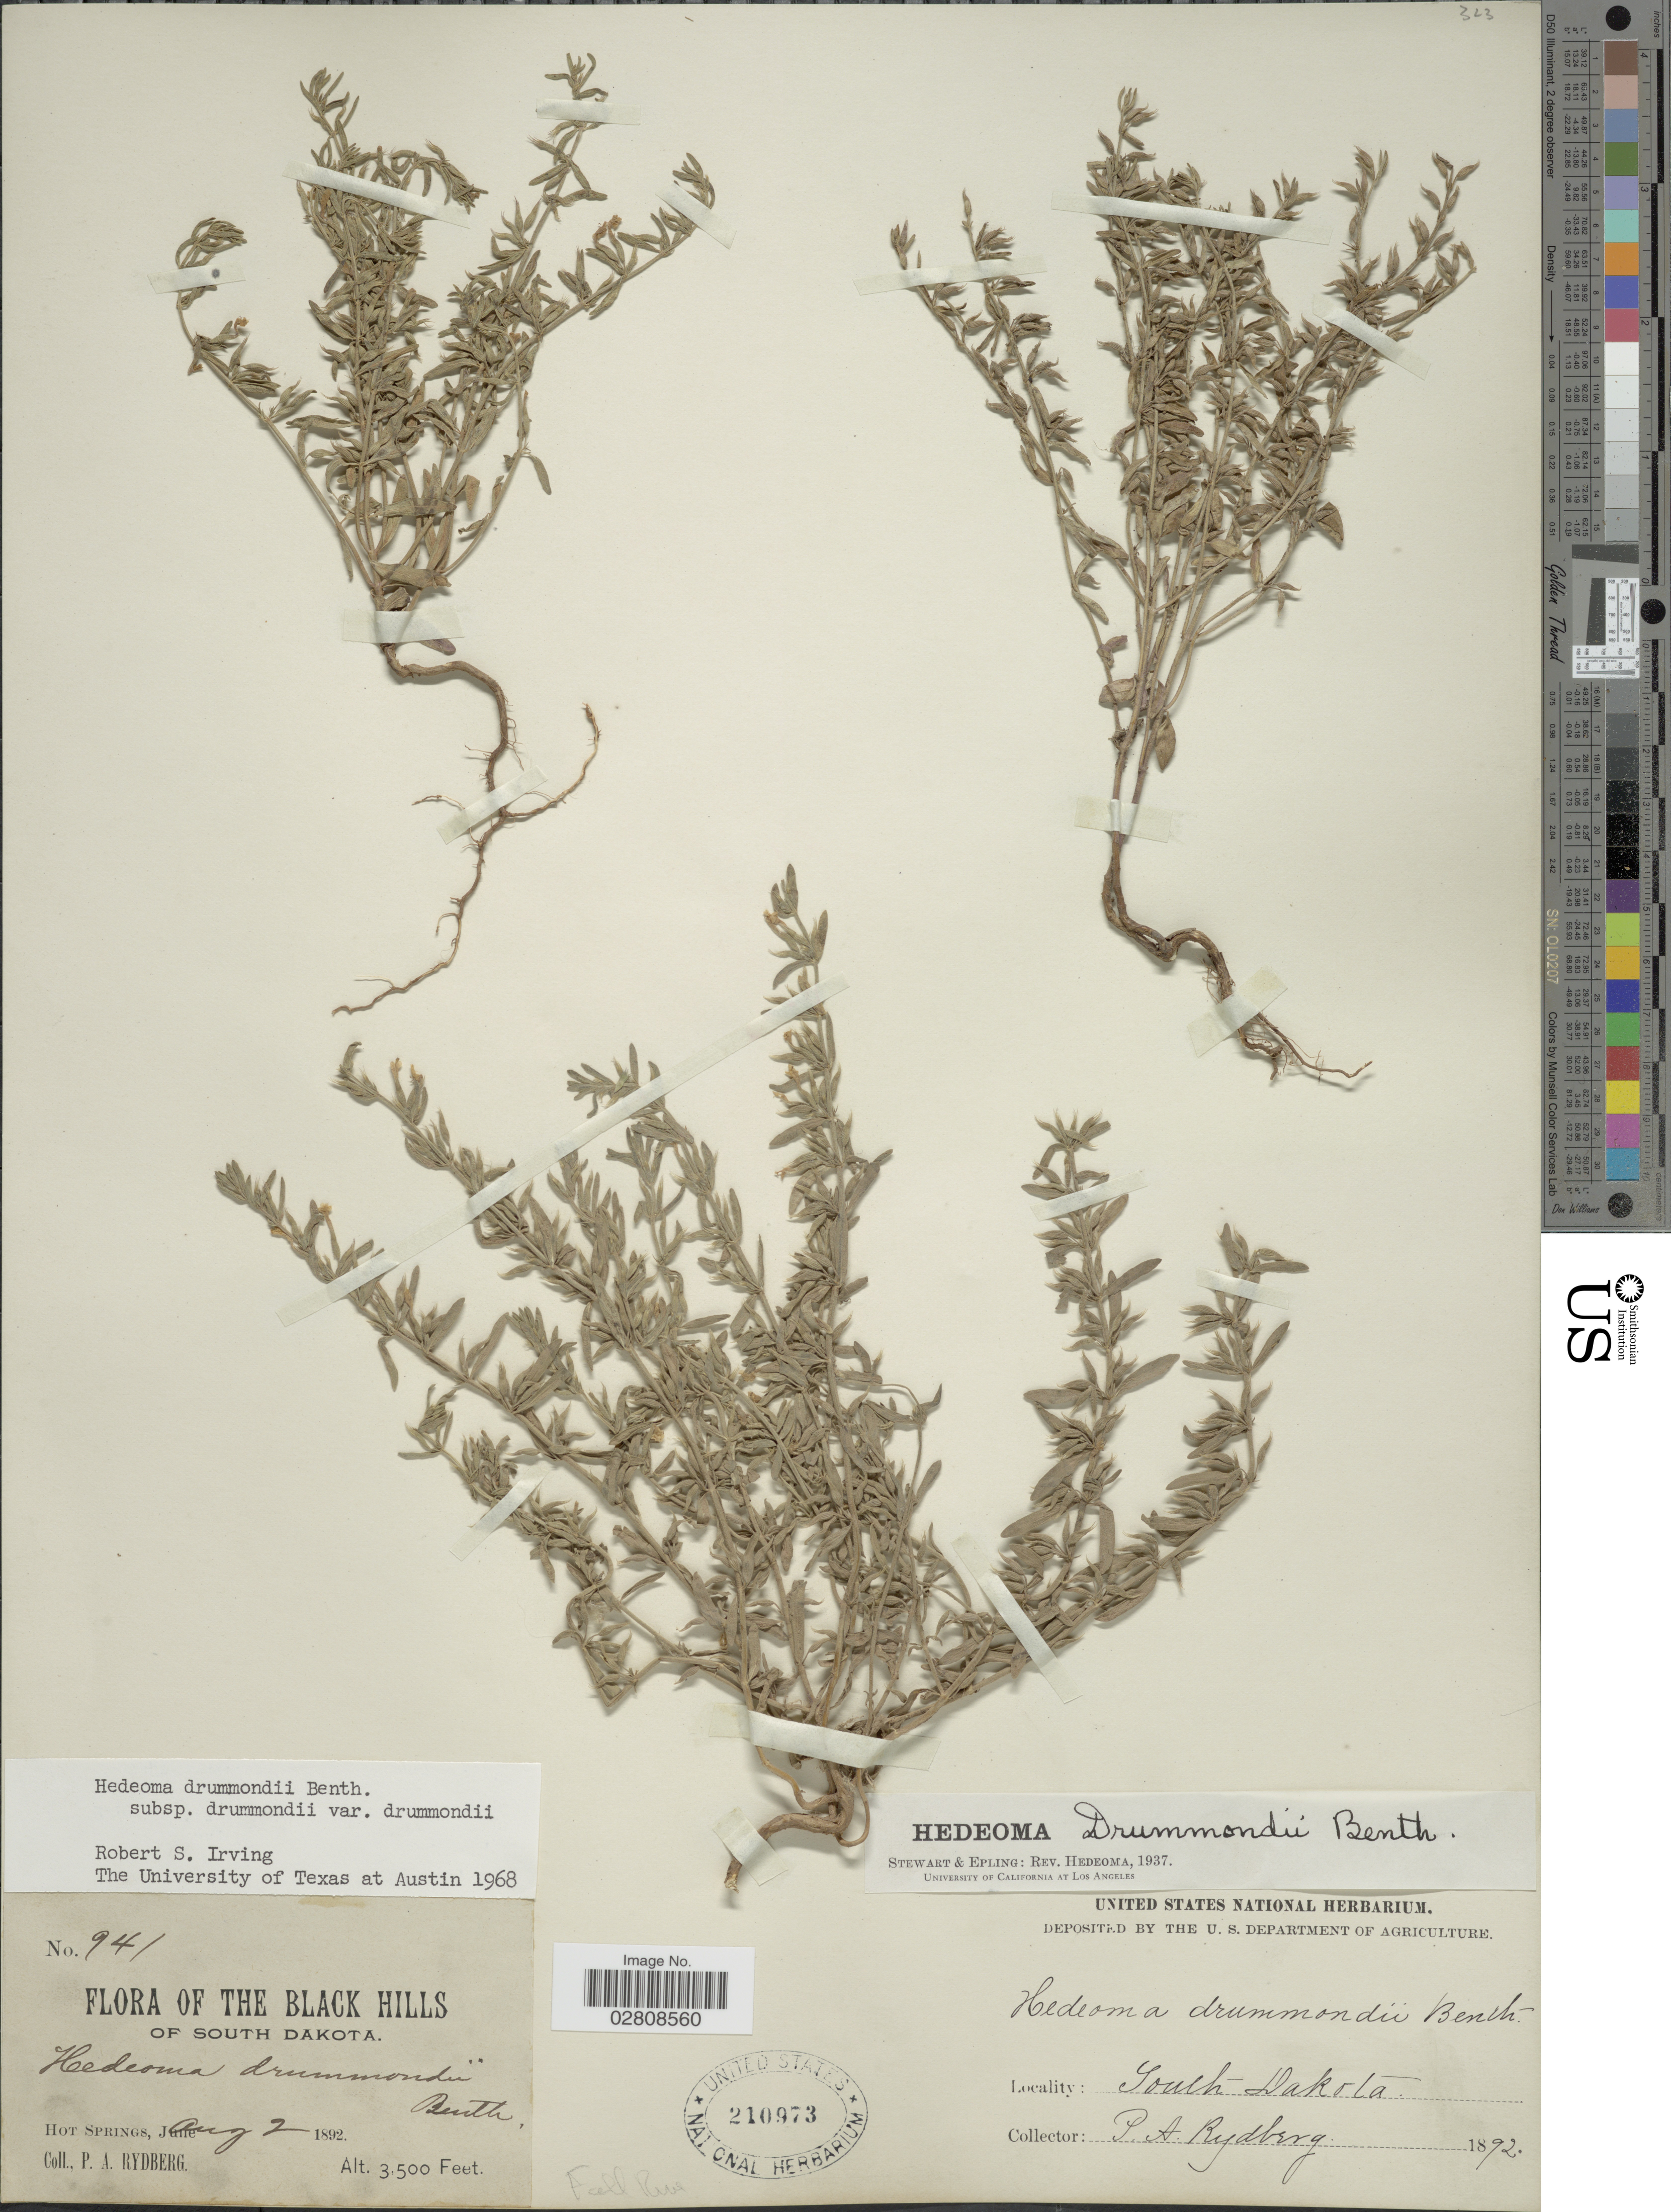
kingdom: Plantae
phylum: Tracheophyta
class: Magnoliopsida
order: Lamiales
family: Lamiaceae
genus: Hedeoma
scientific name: Hedeoma drummondii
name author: Benth.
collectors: P. A. Rydberg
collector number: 941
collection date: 1892-08-02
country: United States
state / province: South Dakota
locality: The Black Hills. Hot Springs. Fall River.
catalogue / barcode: US 210973